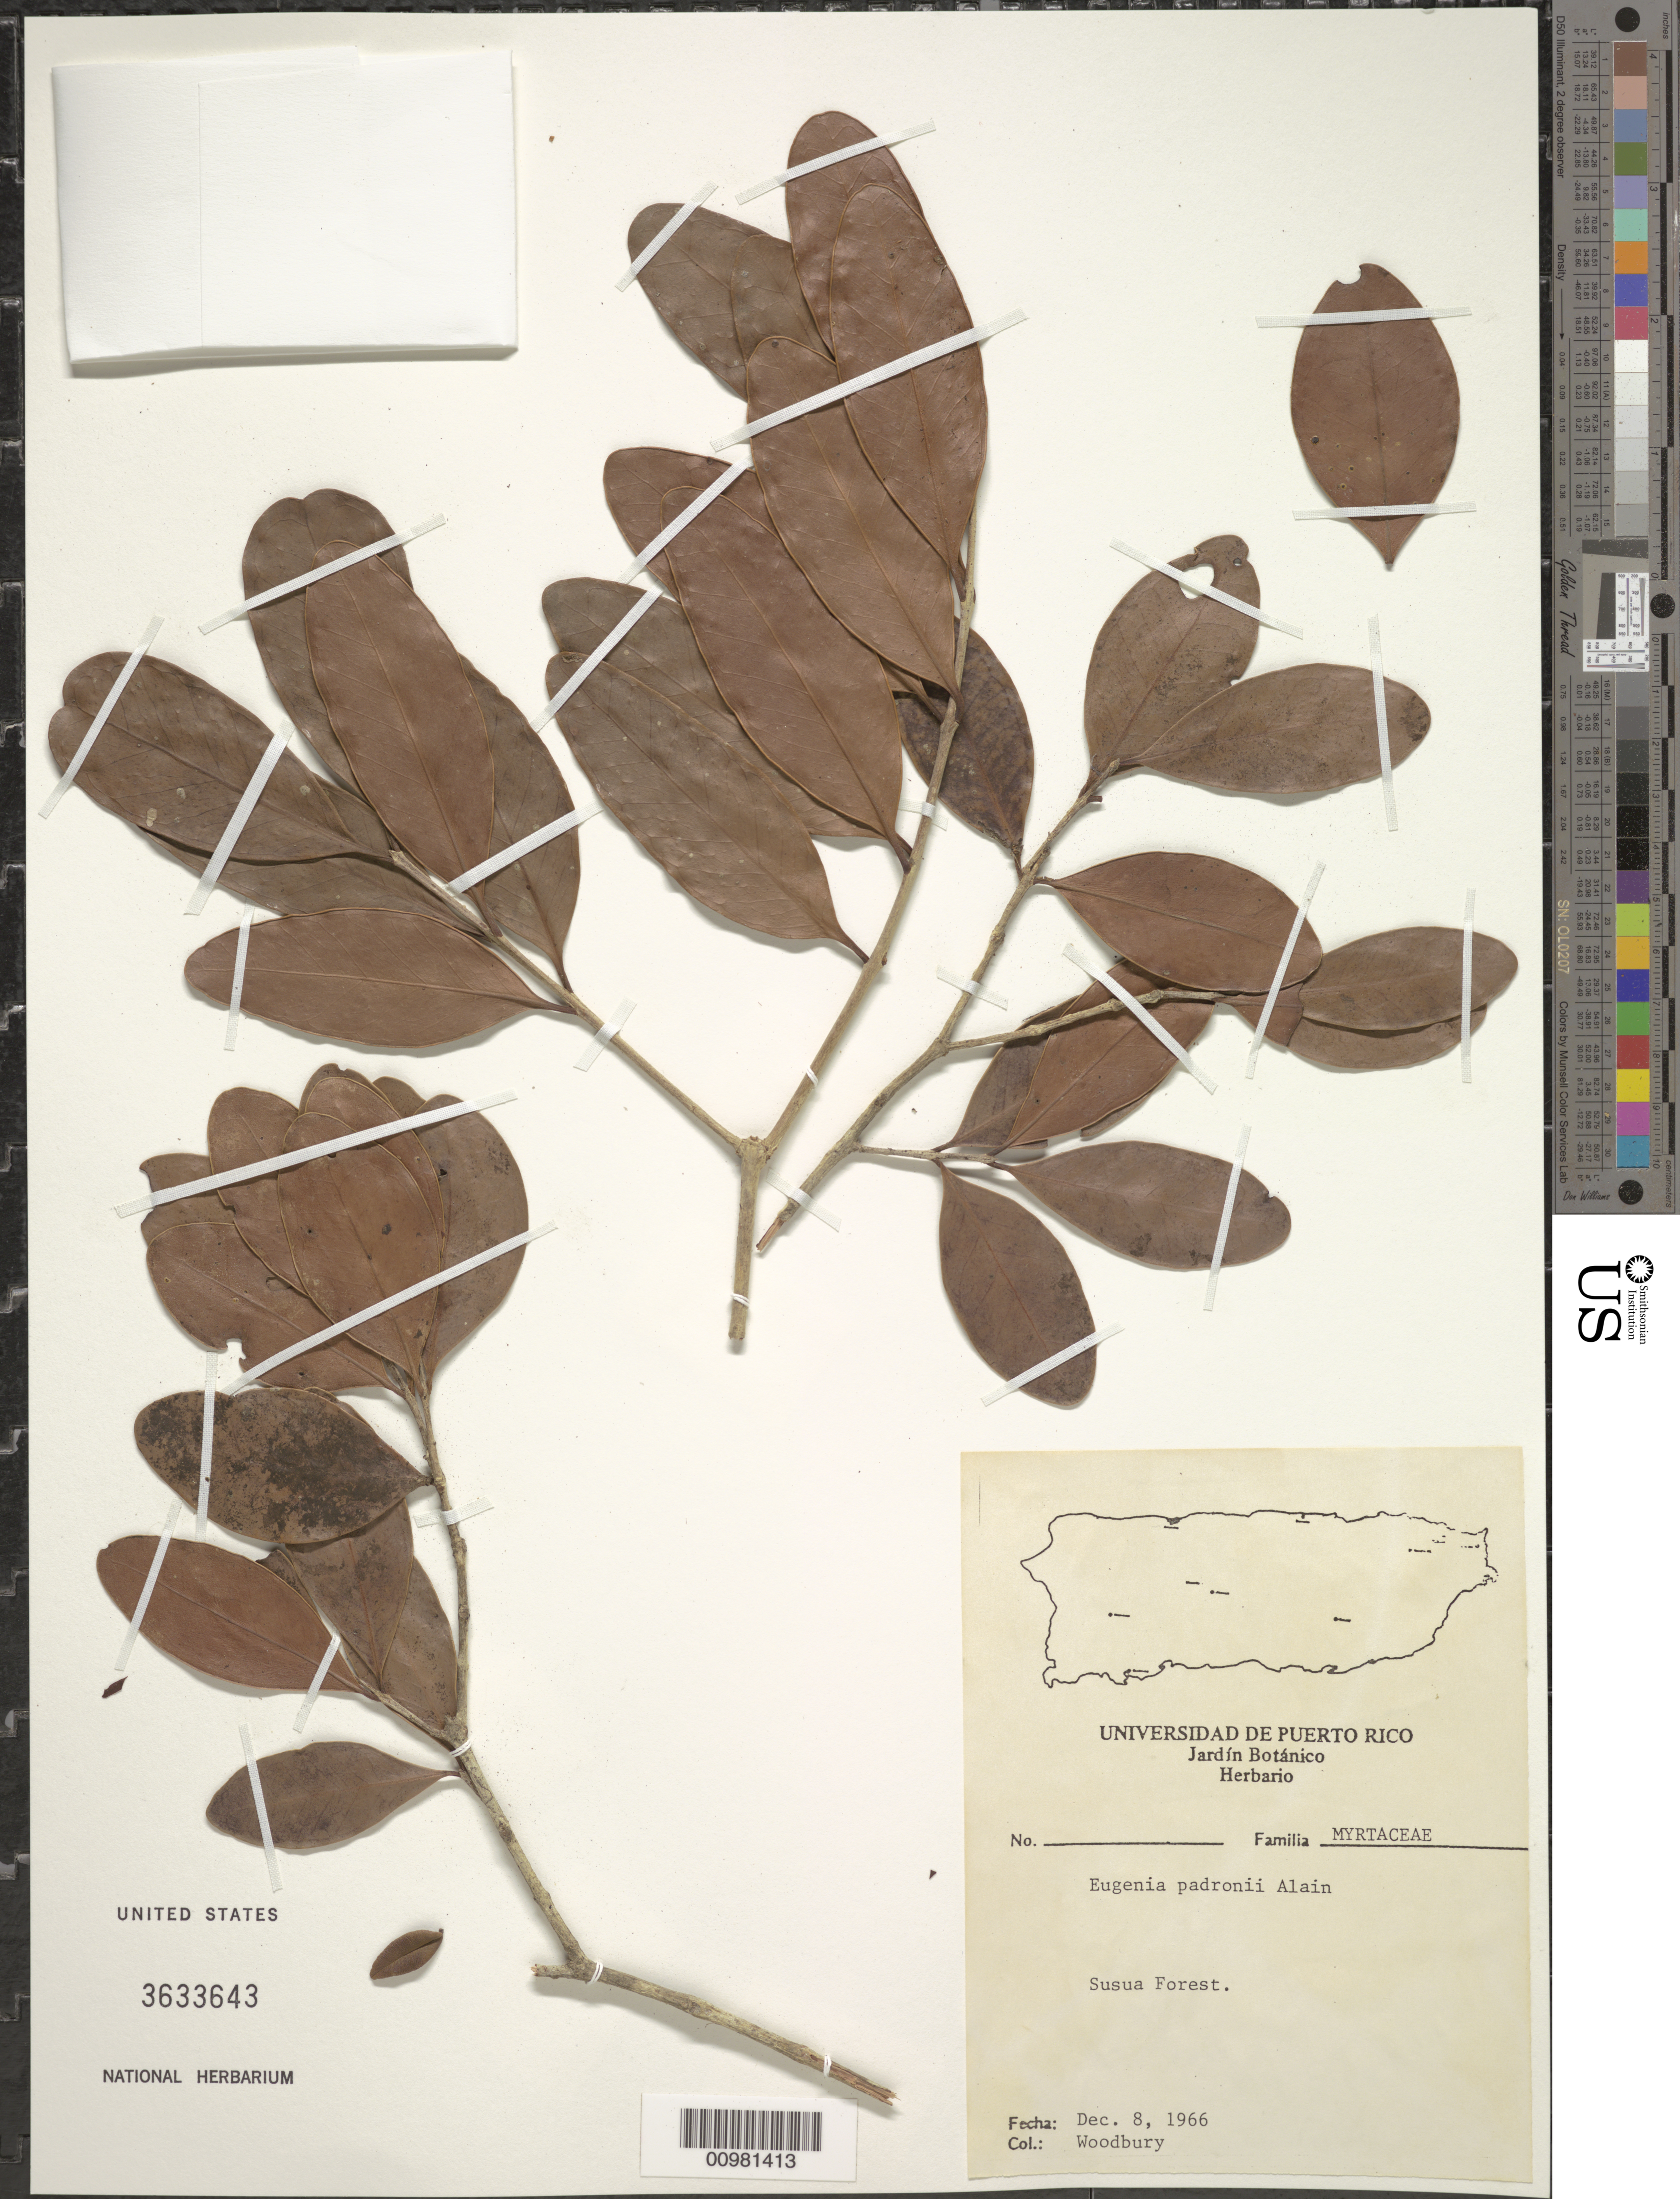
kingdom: Plantae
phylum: Tracheophyta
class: Magnoliopsida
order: Myrtales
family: Myrtaceae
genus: Eugenia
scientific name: Eugenia padronii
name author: Alain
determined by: Flickinger, Jonathan A.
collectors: R. O. Woodbury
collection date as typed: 08 Dec 1966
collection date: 1966-12-08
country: Puerto Rico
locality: Susua Forest.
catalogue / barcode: US 3633643